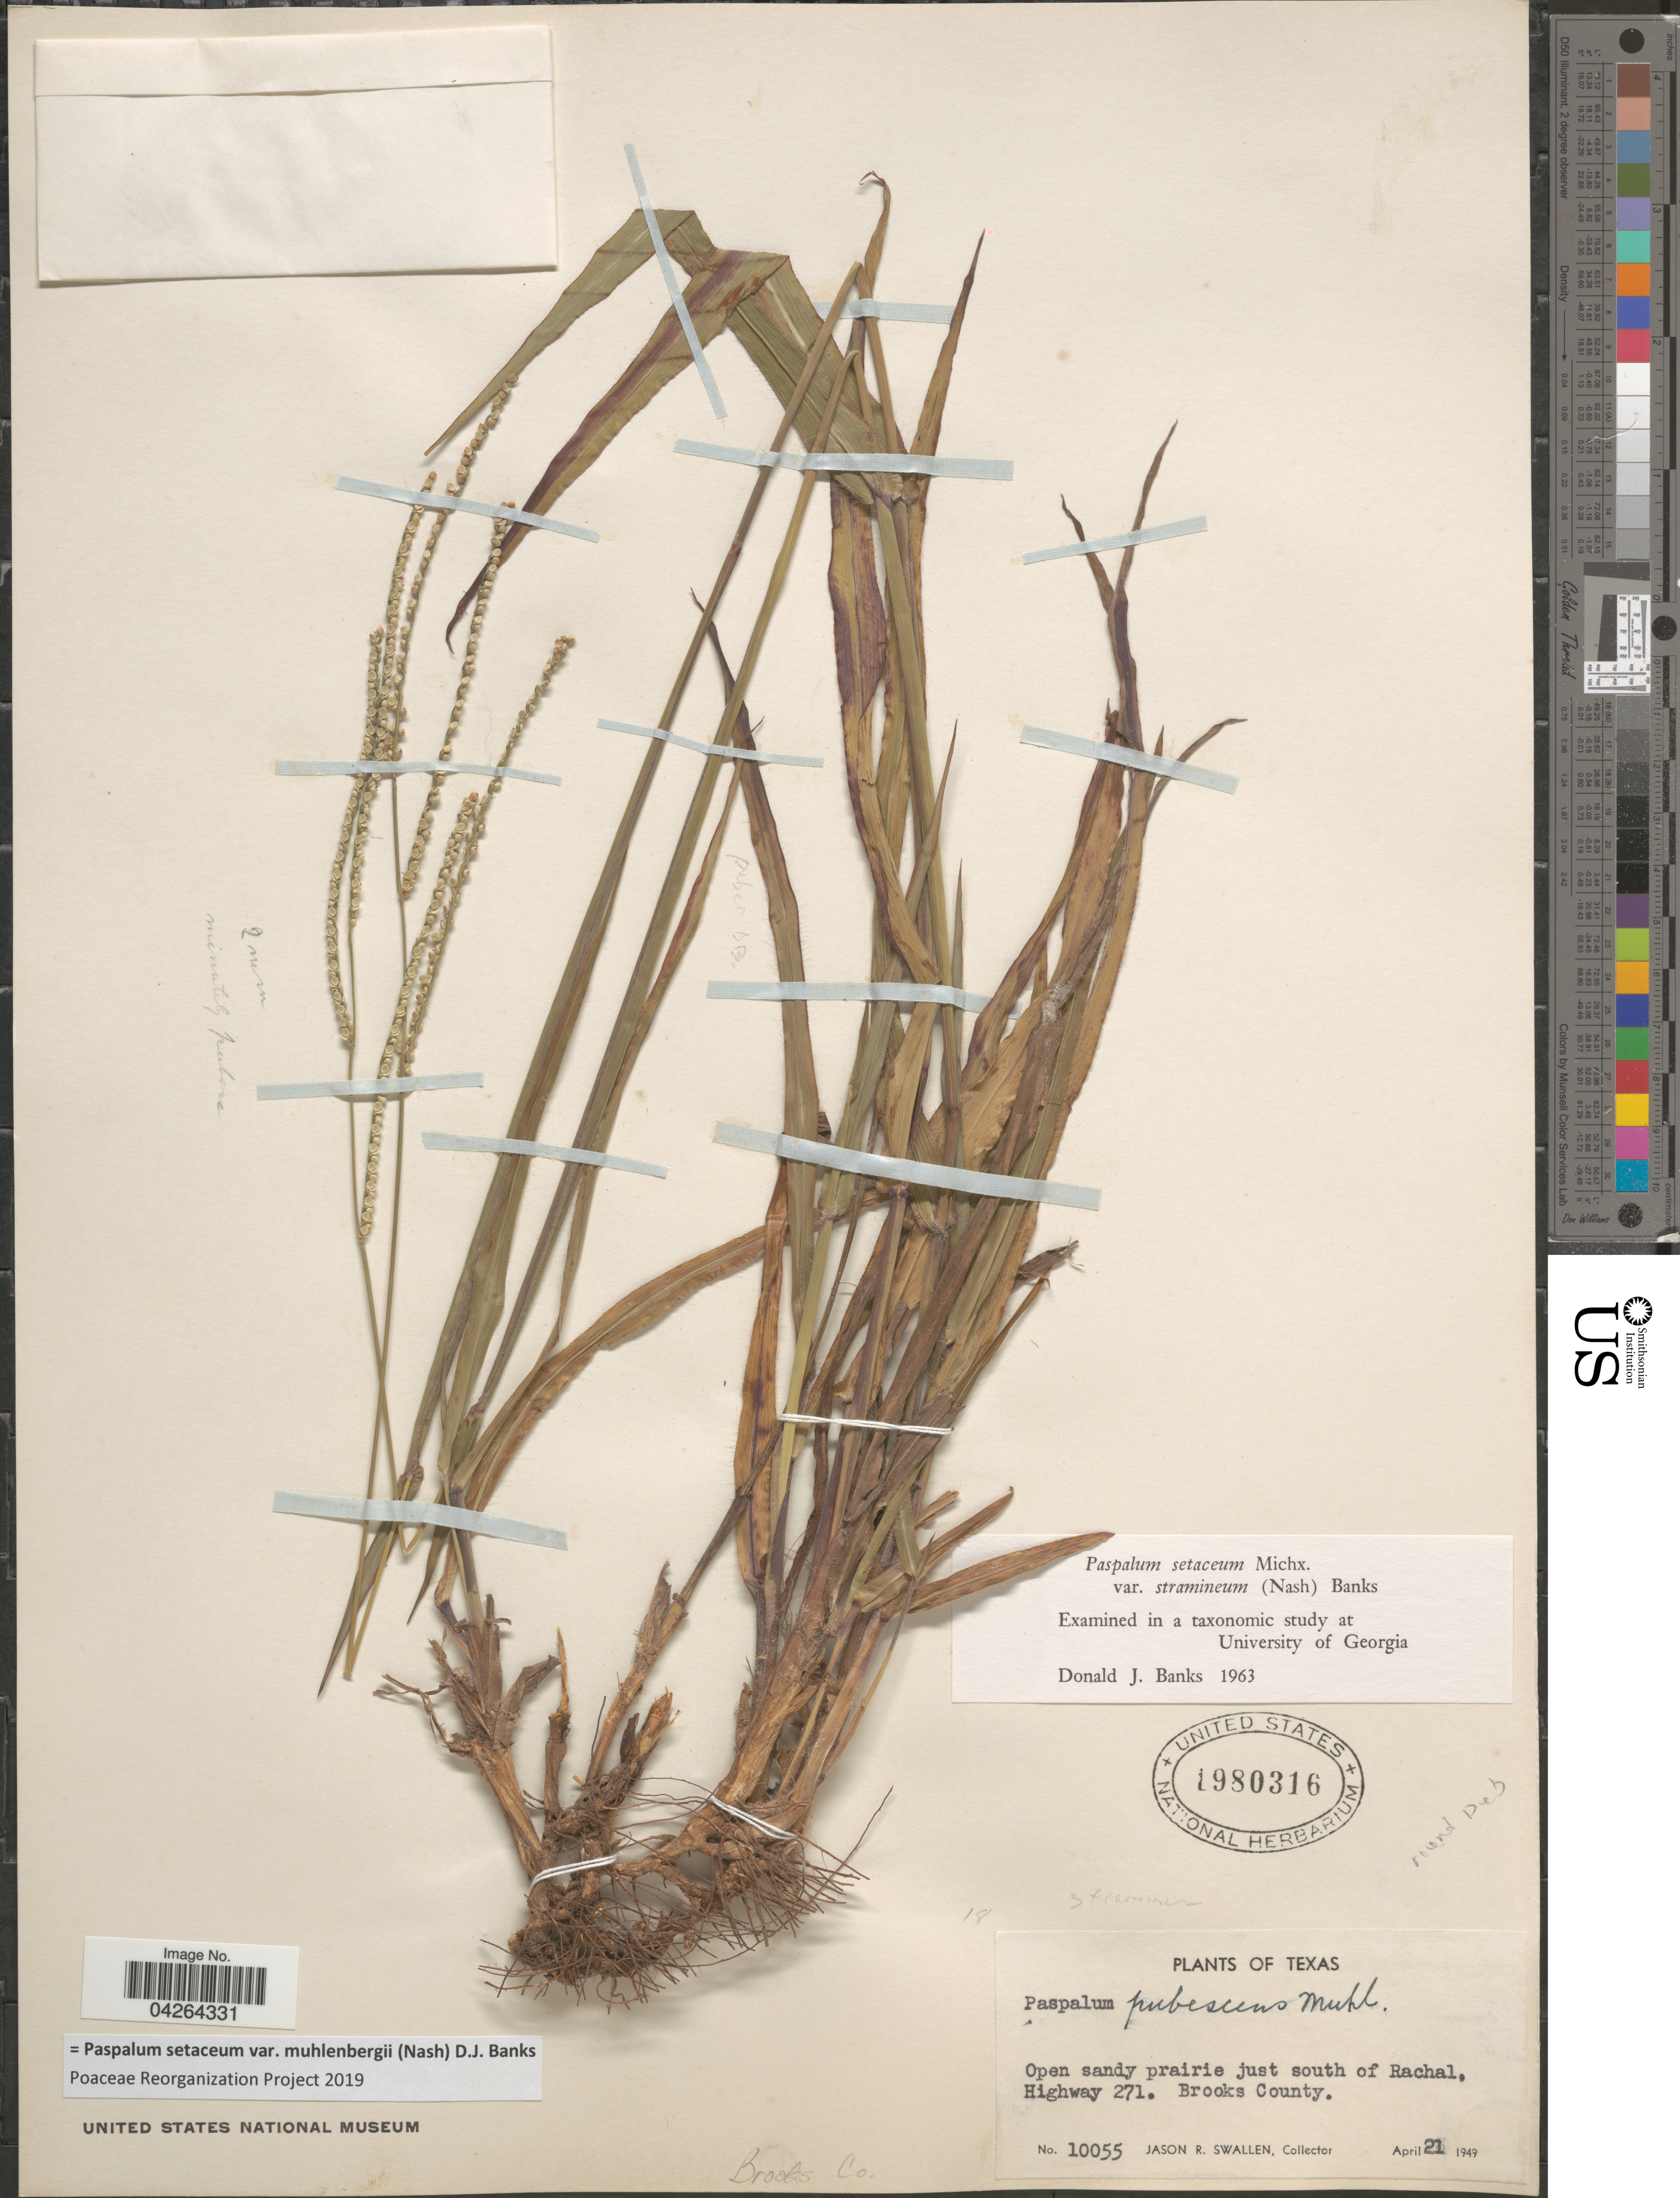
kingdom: Plantae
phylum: Tracheophyta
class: Liliopsida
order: Poales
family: Poaceae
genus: Paspalum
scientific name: Paspalum setaceum var. muhlenbergii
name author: (Nash) D.J. Banks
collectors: J. R. Swallen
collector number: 10055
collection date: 1949-04-21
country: United States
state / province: Texas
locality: Open sandy prairie just south of Rachal, Highway 271. Brooks County.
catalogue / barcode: US 1980316